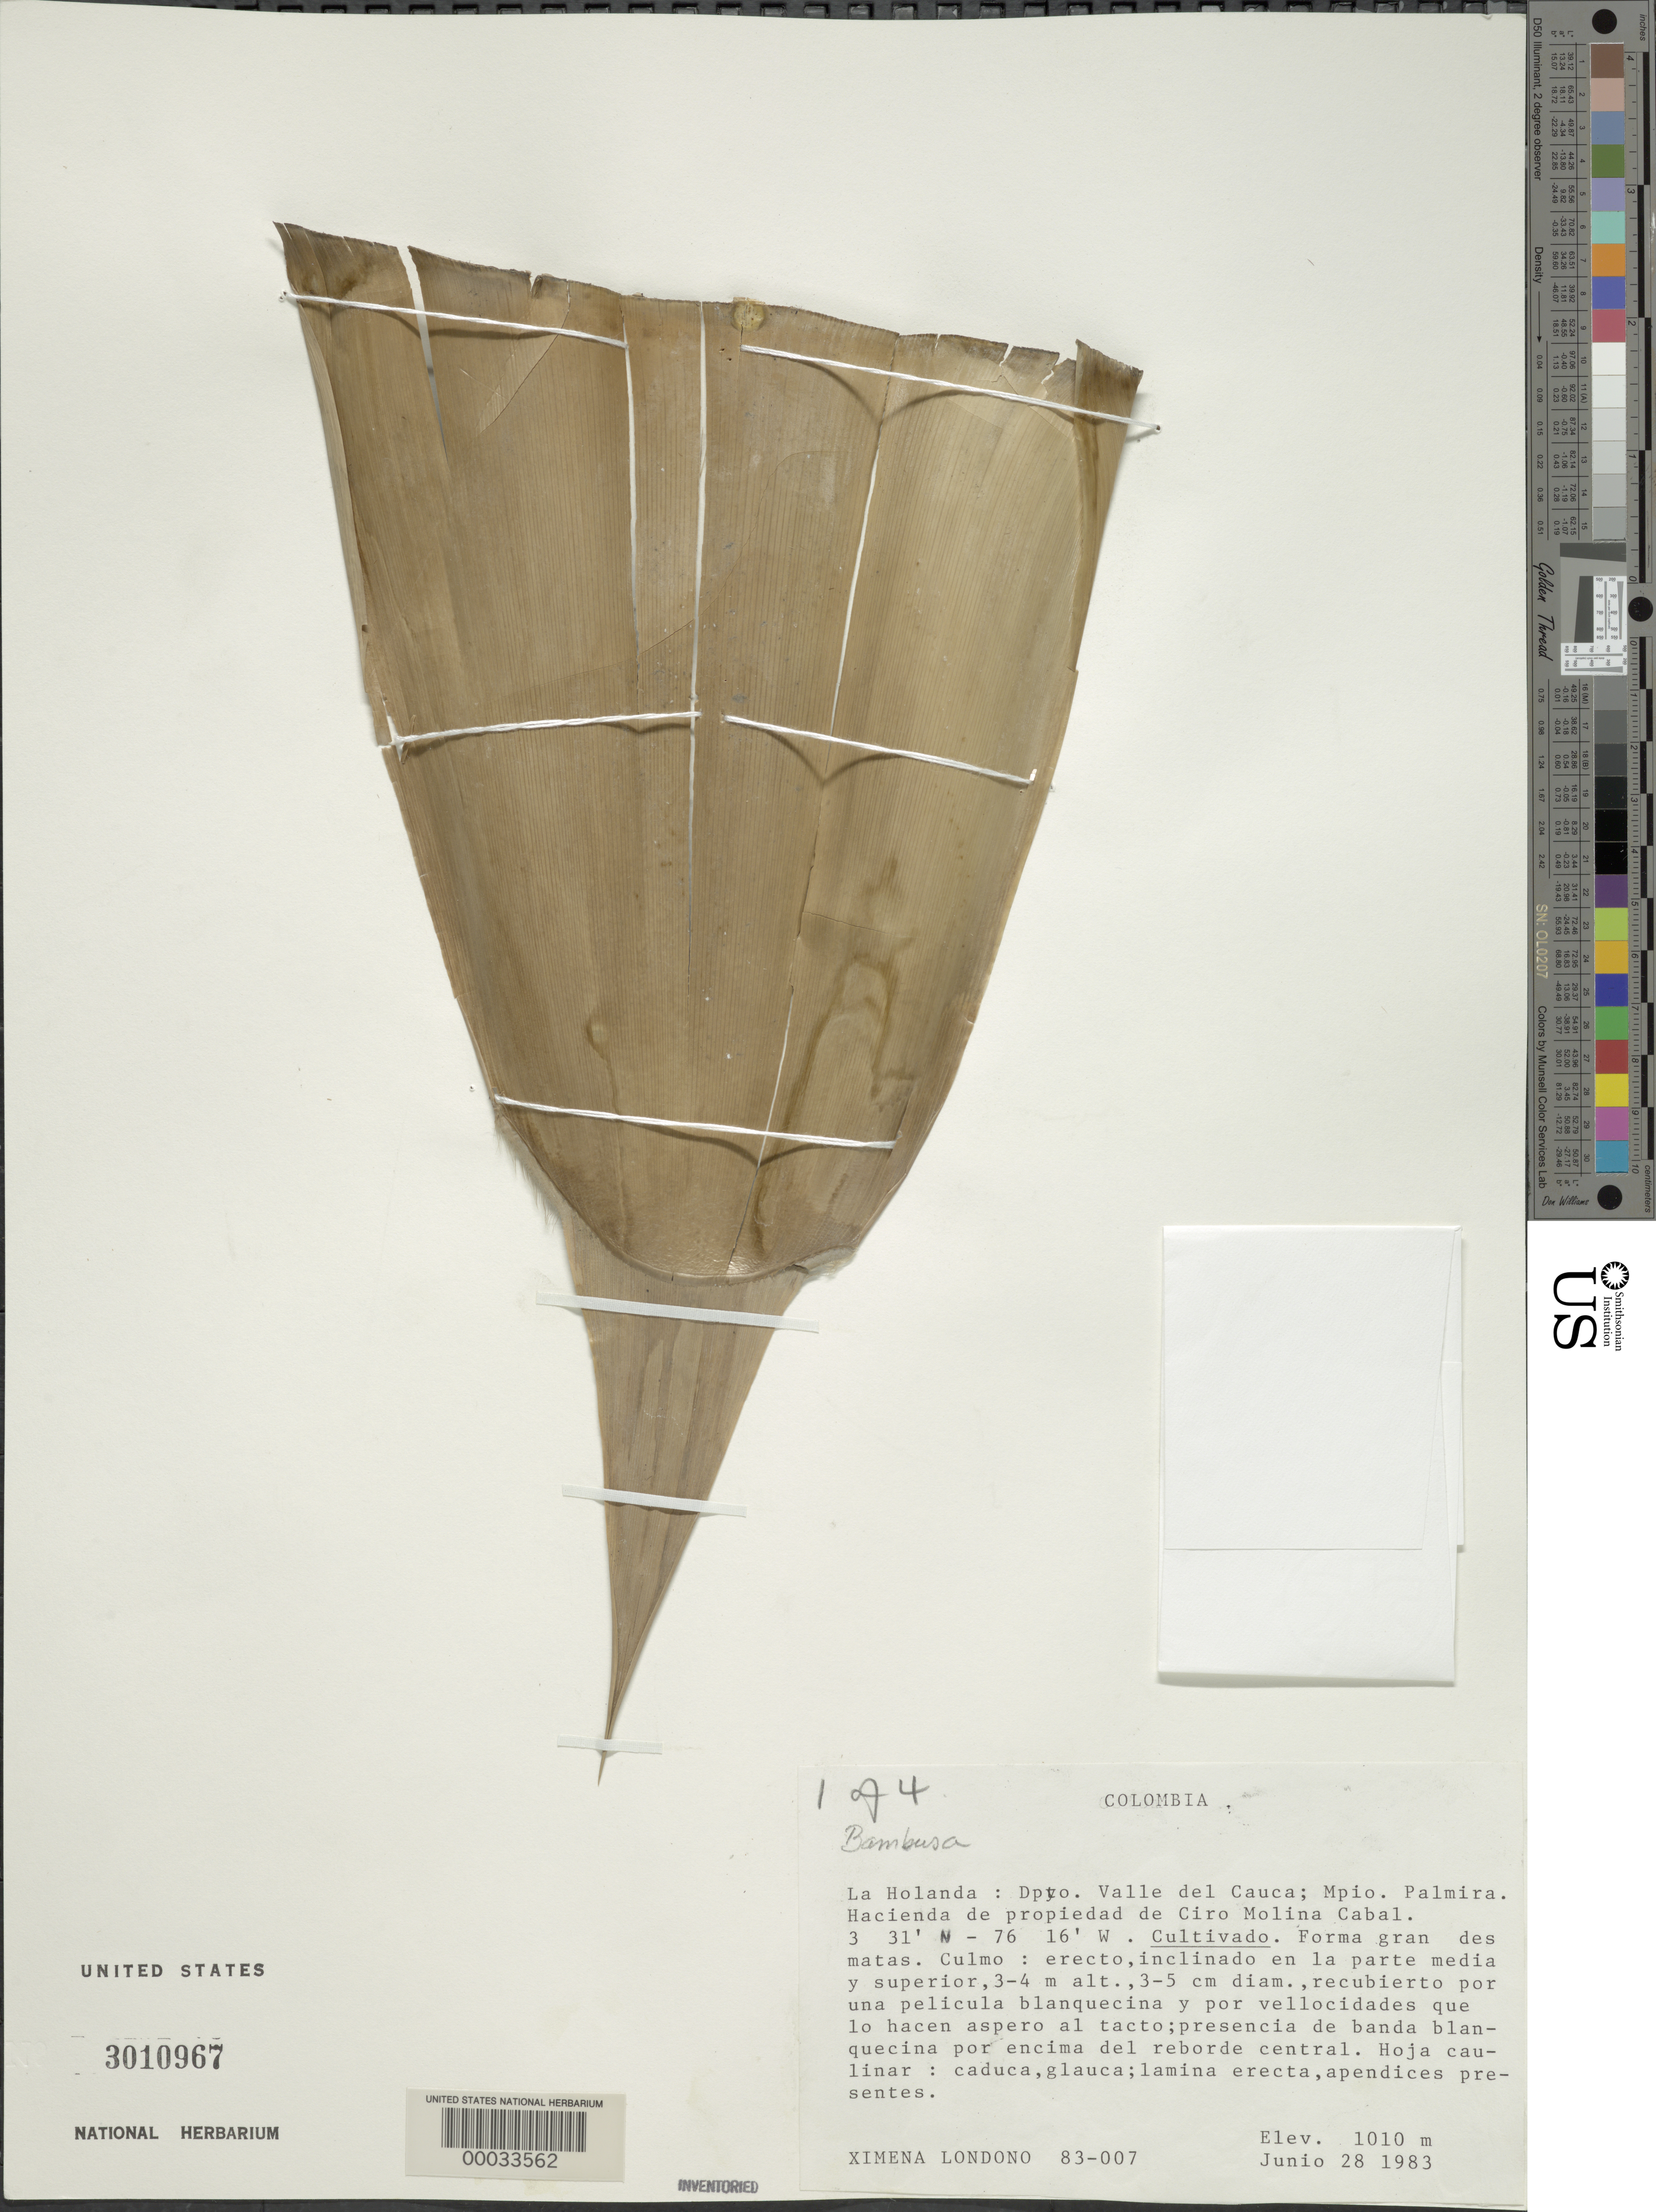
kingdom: Plantae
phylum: Tracheophyta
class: Liliopsida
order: Poales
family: Poaceae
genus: Bambusa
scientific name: Bambusa sp.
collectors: X. Londoño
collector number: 83-007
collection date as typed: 28 Jun 1983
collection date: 1983-06-28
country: Colombia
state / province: Cauca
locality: La Holanda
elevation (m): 1010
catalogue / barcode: US 3010967